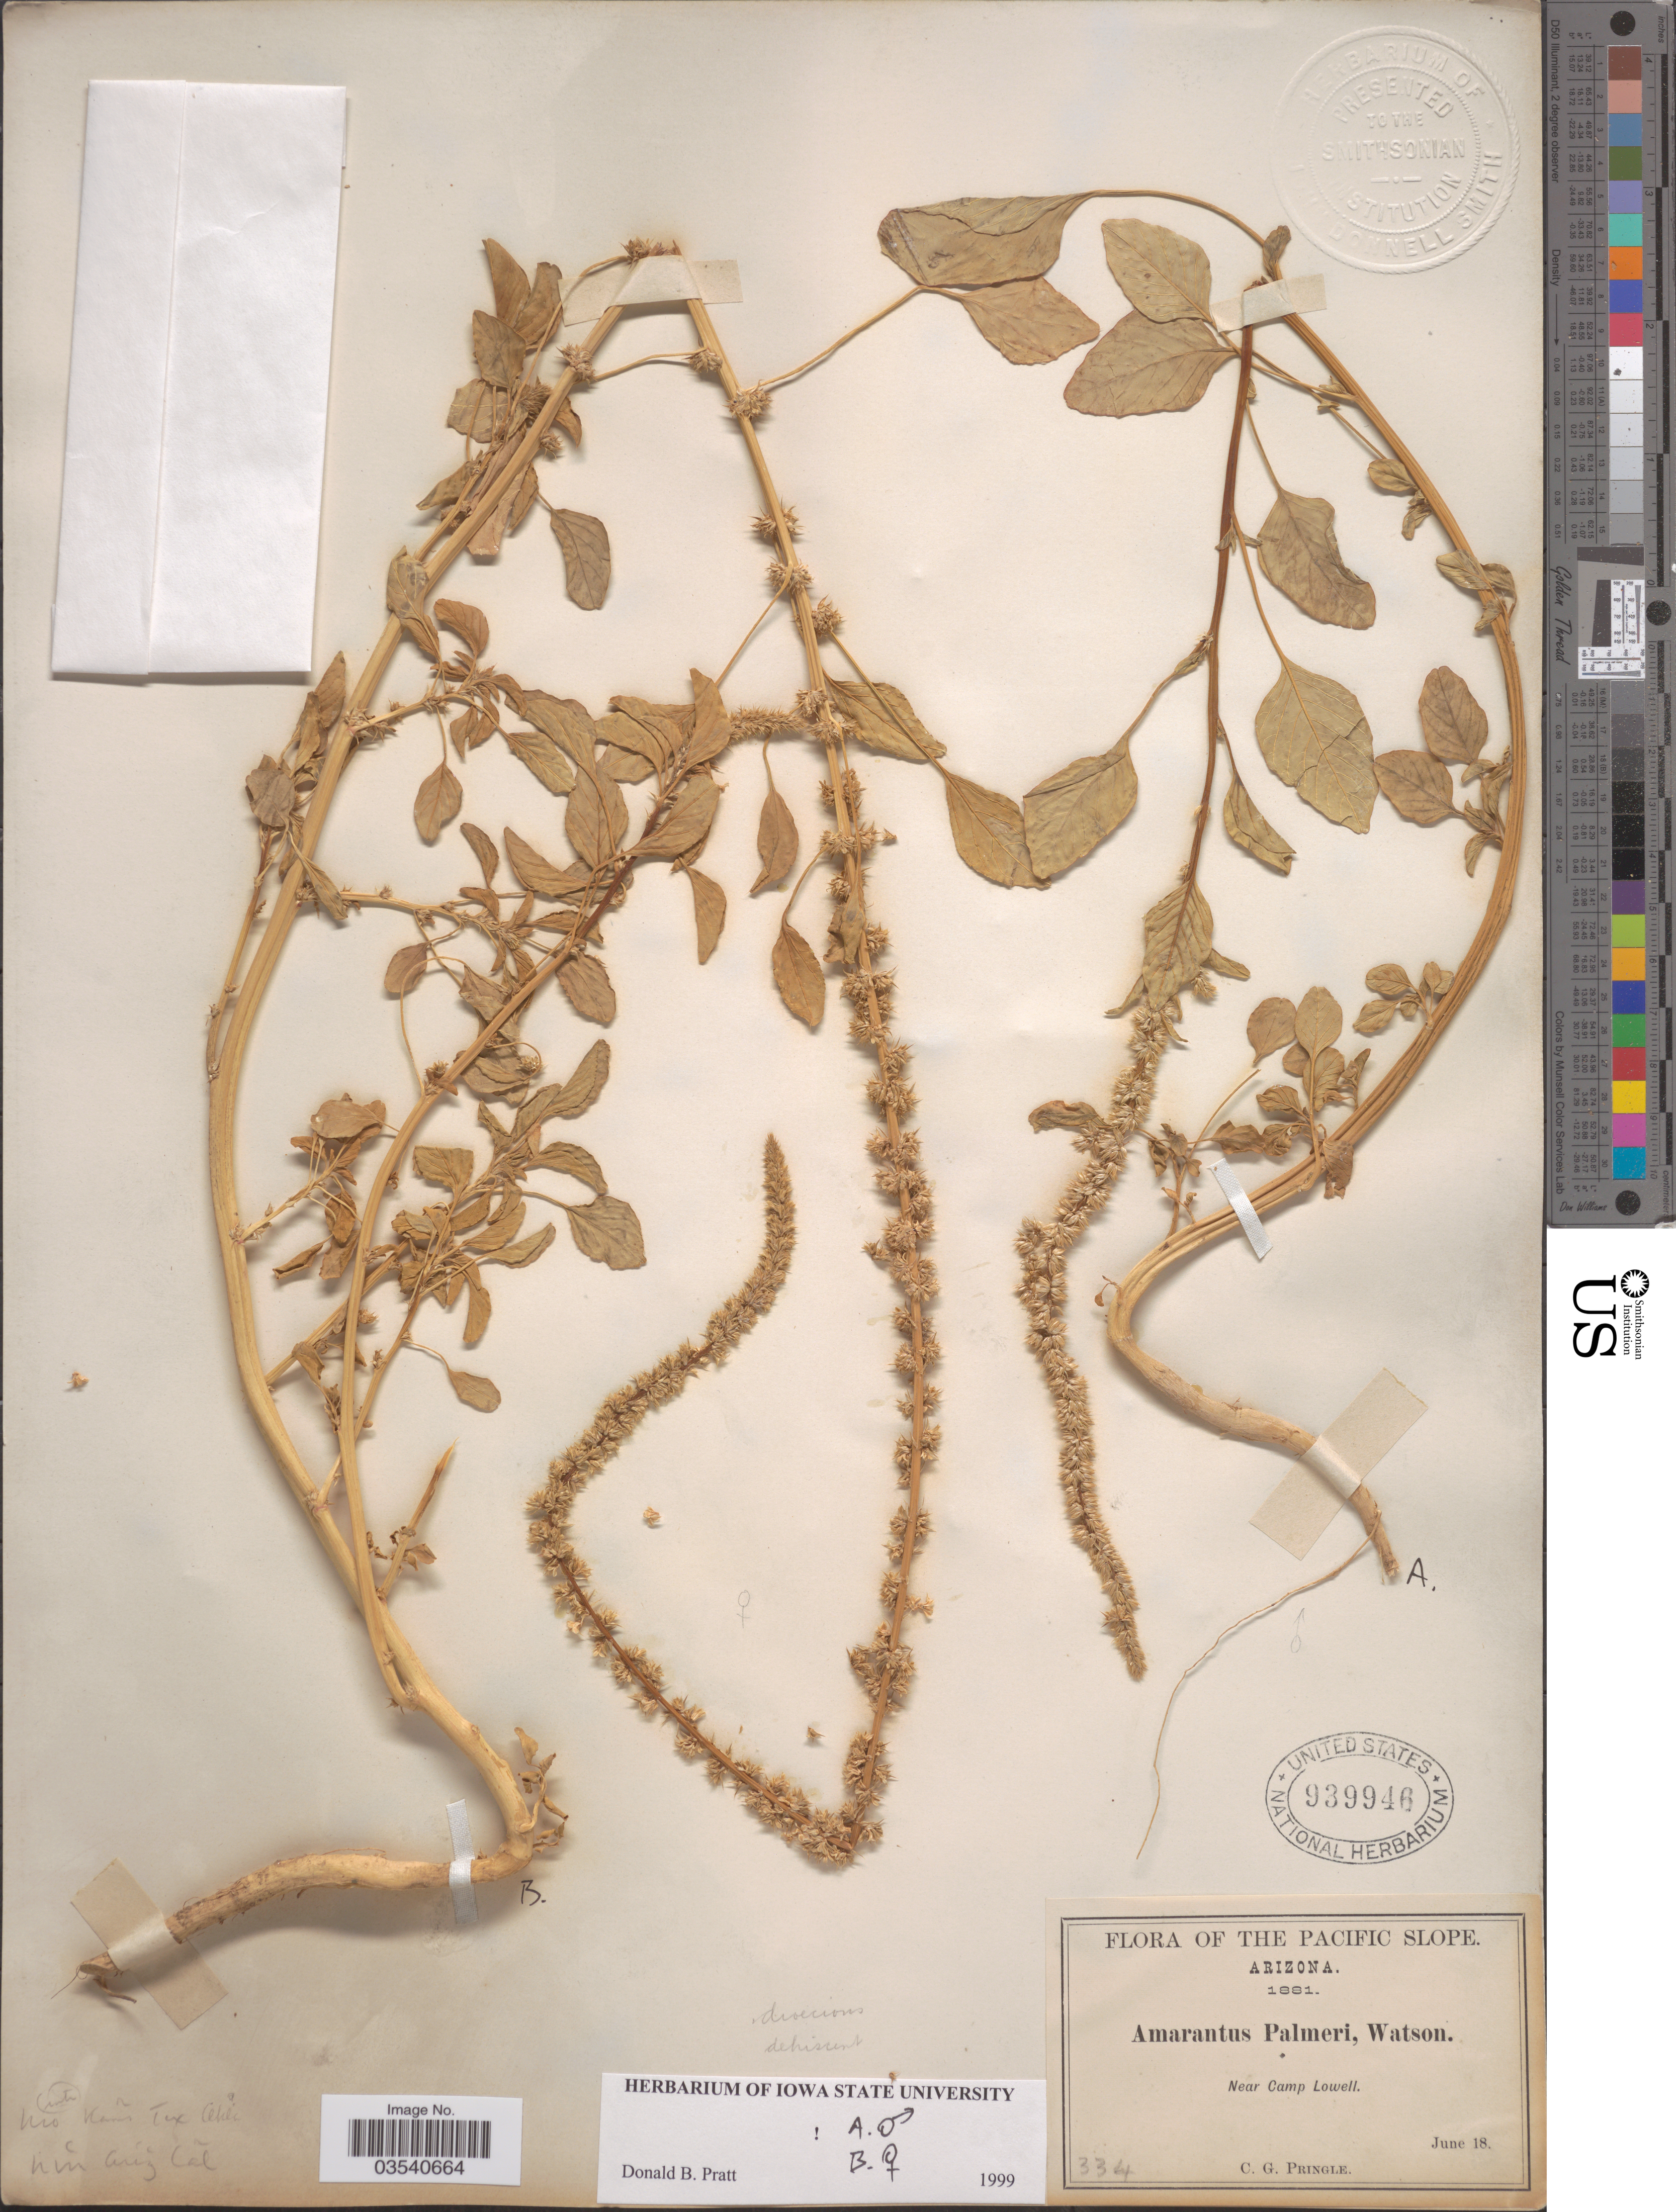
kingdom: Plantae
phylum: Tracheophyta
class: Magnoliopsida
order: Caryophyllales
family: Amaranthaceae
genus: Amaranthus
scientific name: Amaranthus palmeri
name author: S. Watson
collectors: C. G. Pringle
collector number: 334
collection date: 1881-06-18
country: United States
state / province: Arizona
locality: The Pacific Slope. Near Camp Lowell.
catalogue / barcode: US 939946